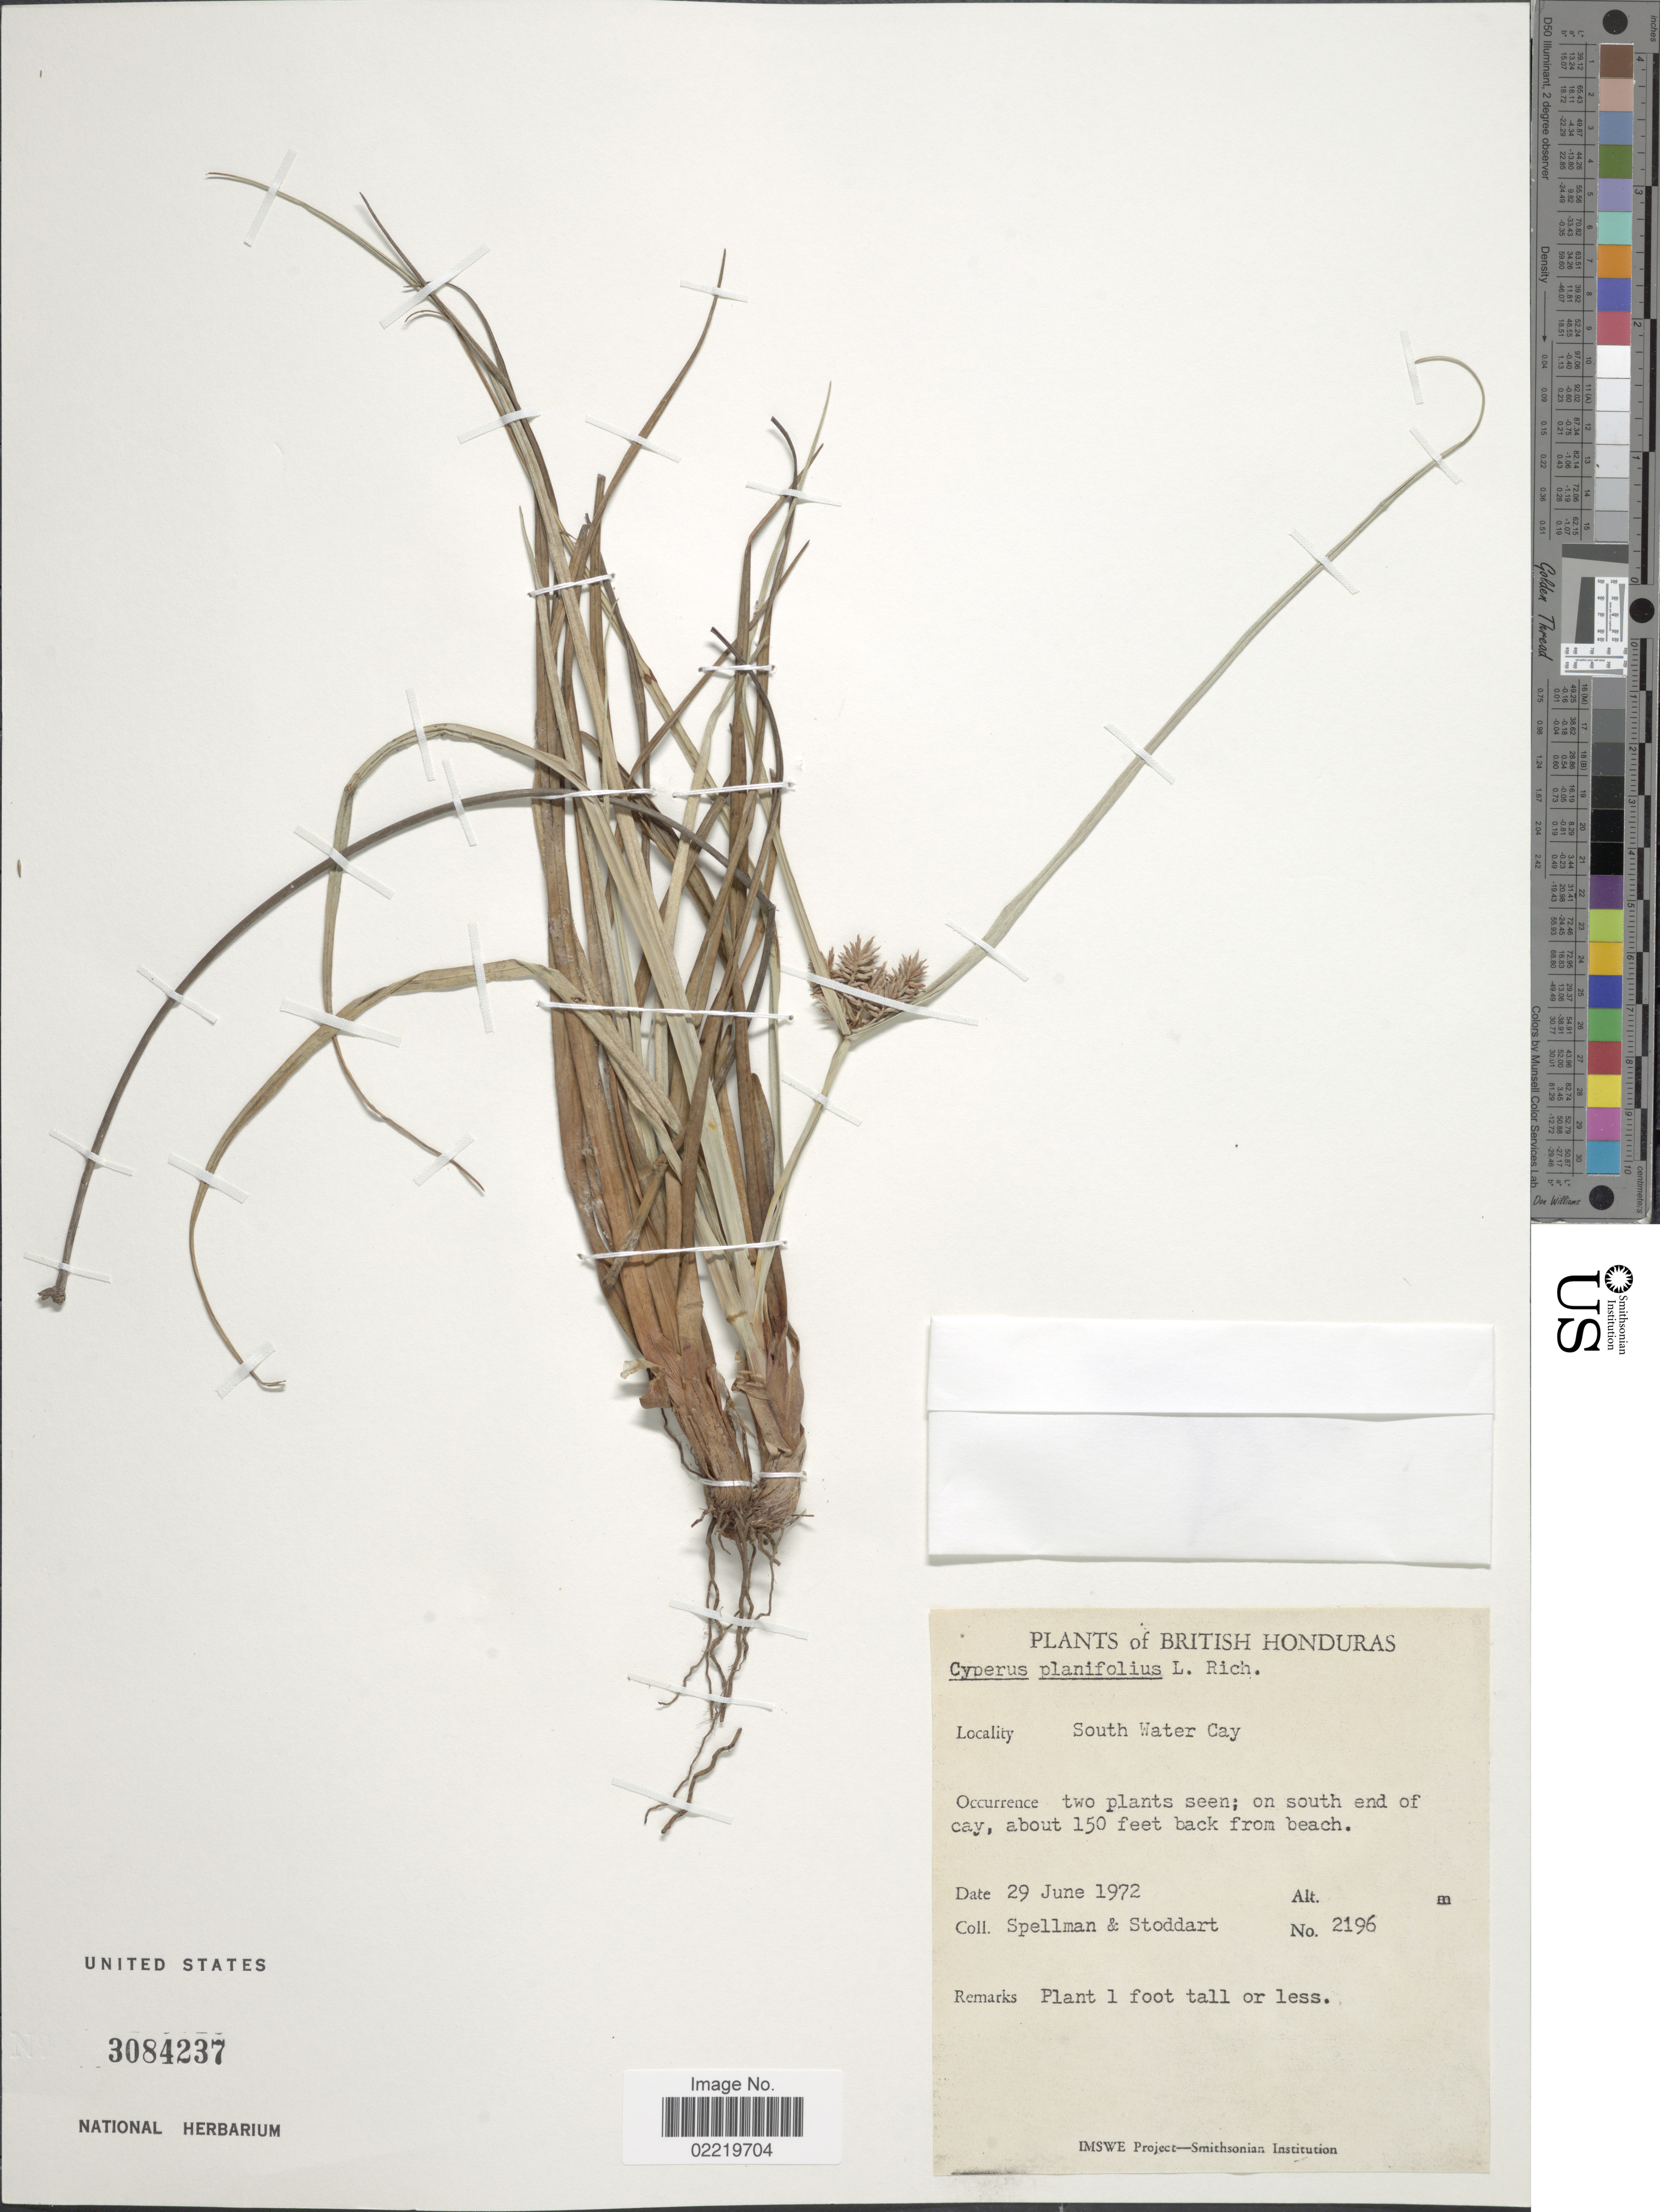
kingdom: Plantae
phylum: Tracheophyta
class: Liliopsida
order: Poales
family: Cyperaceae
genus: Cyperus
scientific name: Cyperus planifolius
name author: Rich.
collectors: Spellman, -- & -. Stoddart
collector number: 2196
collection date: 1972-06-29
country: Belize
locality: British Honduras, South Water Cay, on south end of cay, about 150 feet back from beach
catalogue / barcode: US 3084237